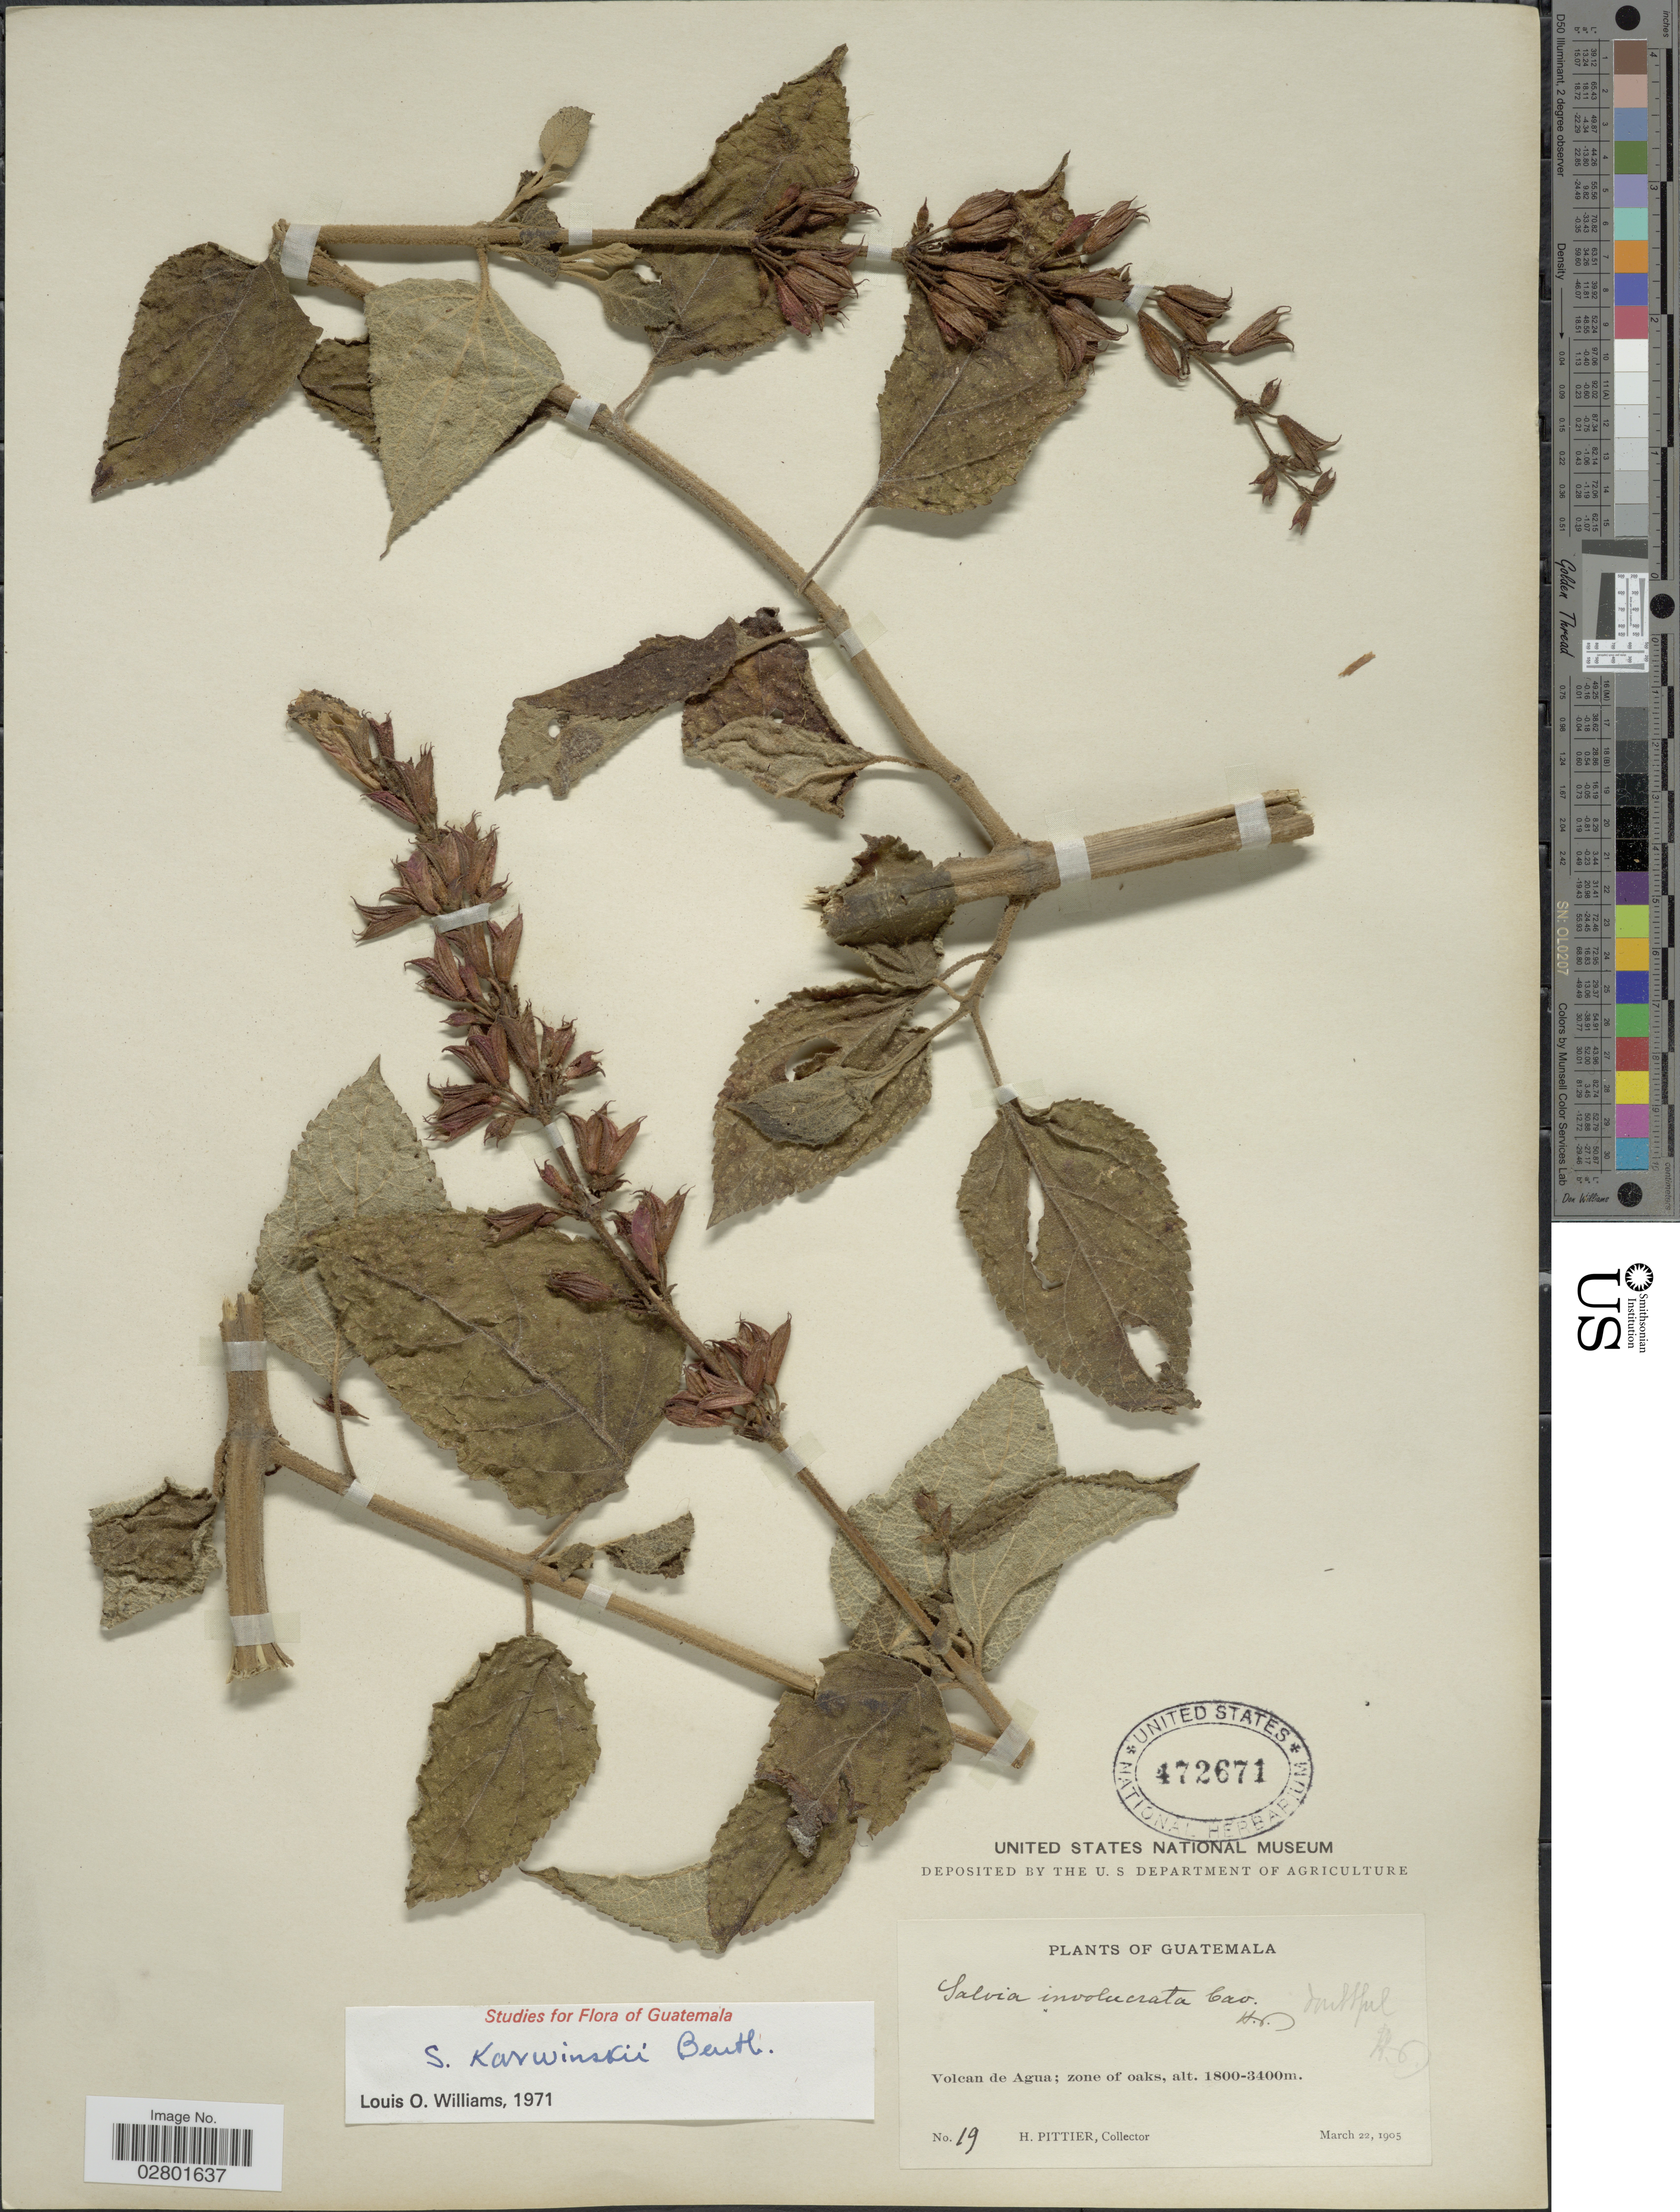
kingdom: Plantae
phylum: Tracheophyta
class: Magnoliopsida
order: Lamiales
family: Lamiaceae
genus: Salvia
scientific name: Salvia karwinskii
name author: Benth.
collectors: H. F. Pittier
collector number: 19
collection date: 1905-03-22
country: Guatemala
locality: Volcan de Agua; zone of oaks.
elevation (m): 1800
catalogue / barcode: US 472671